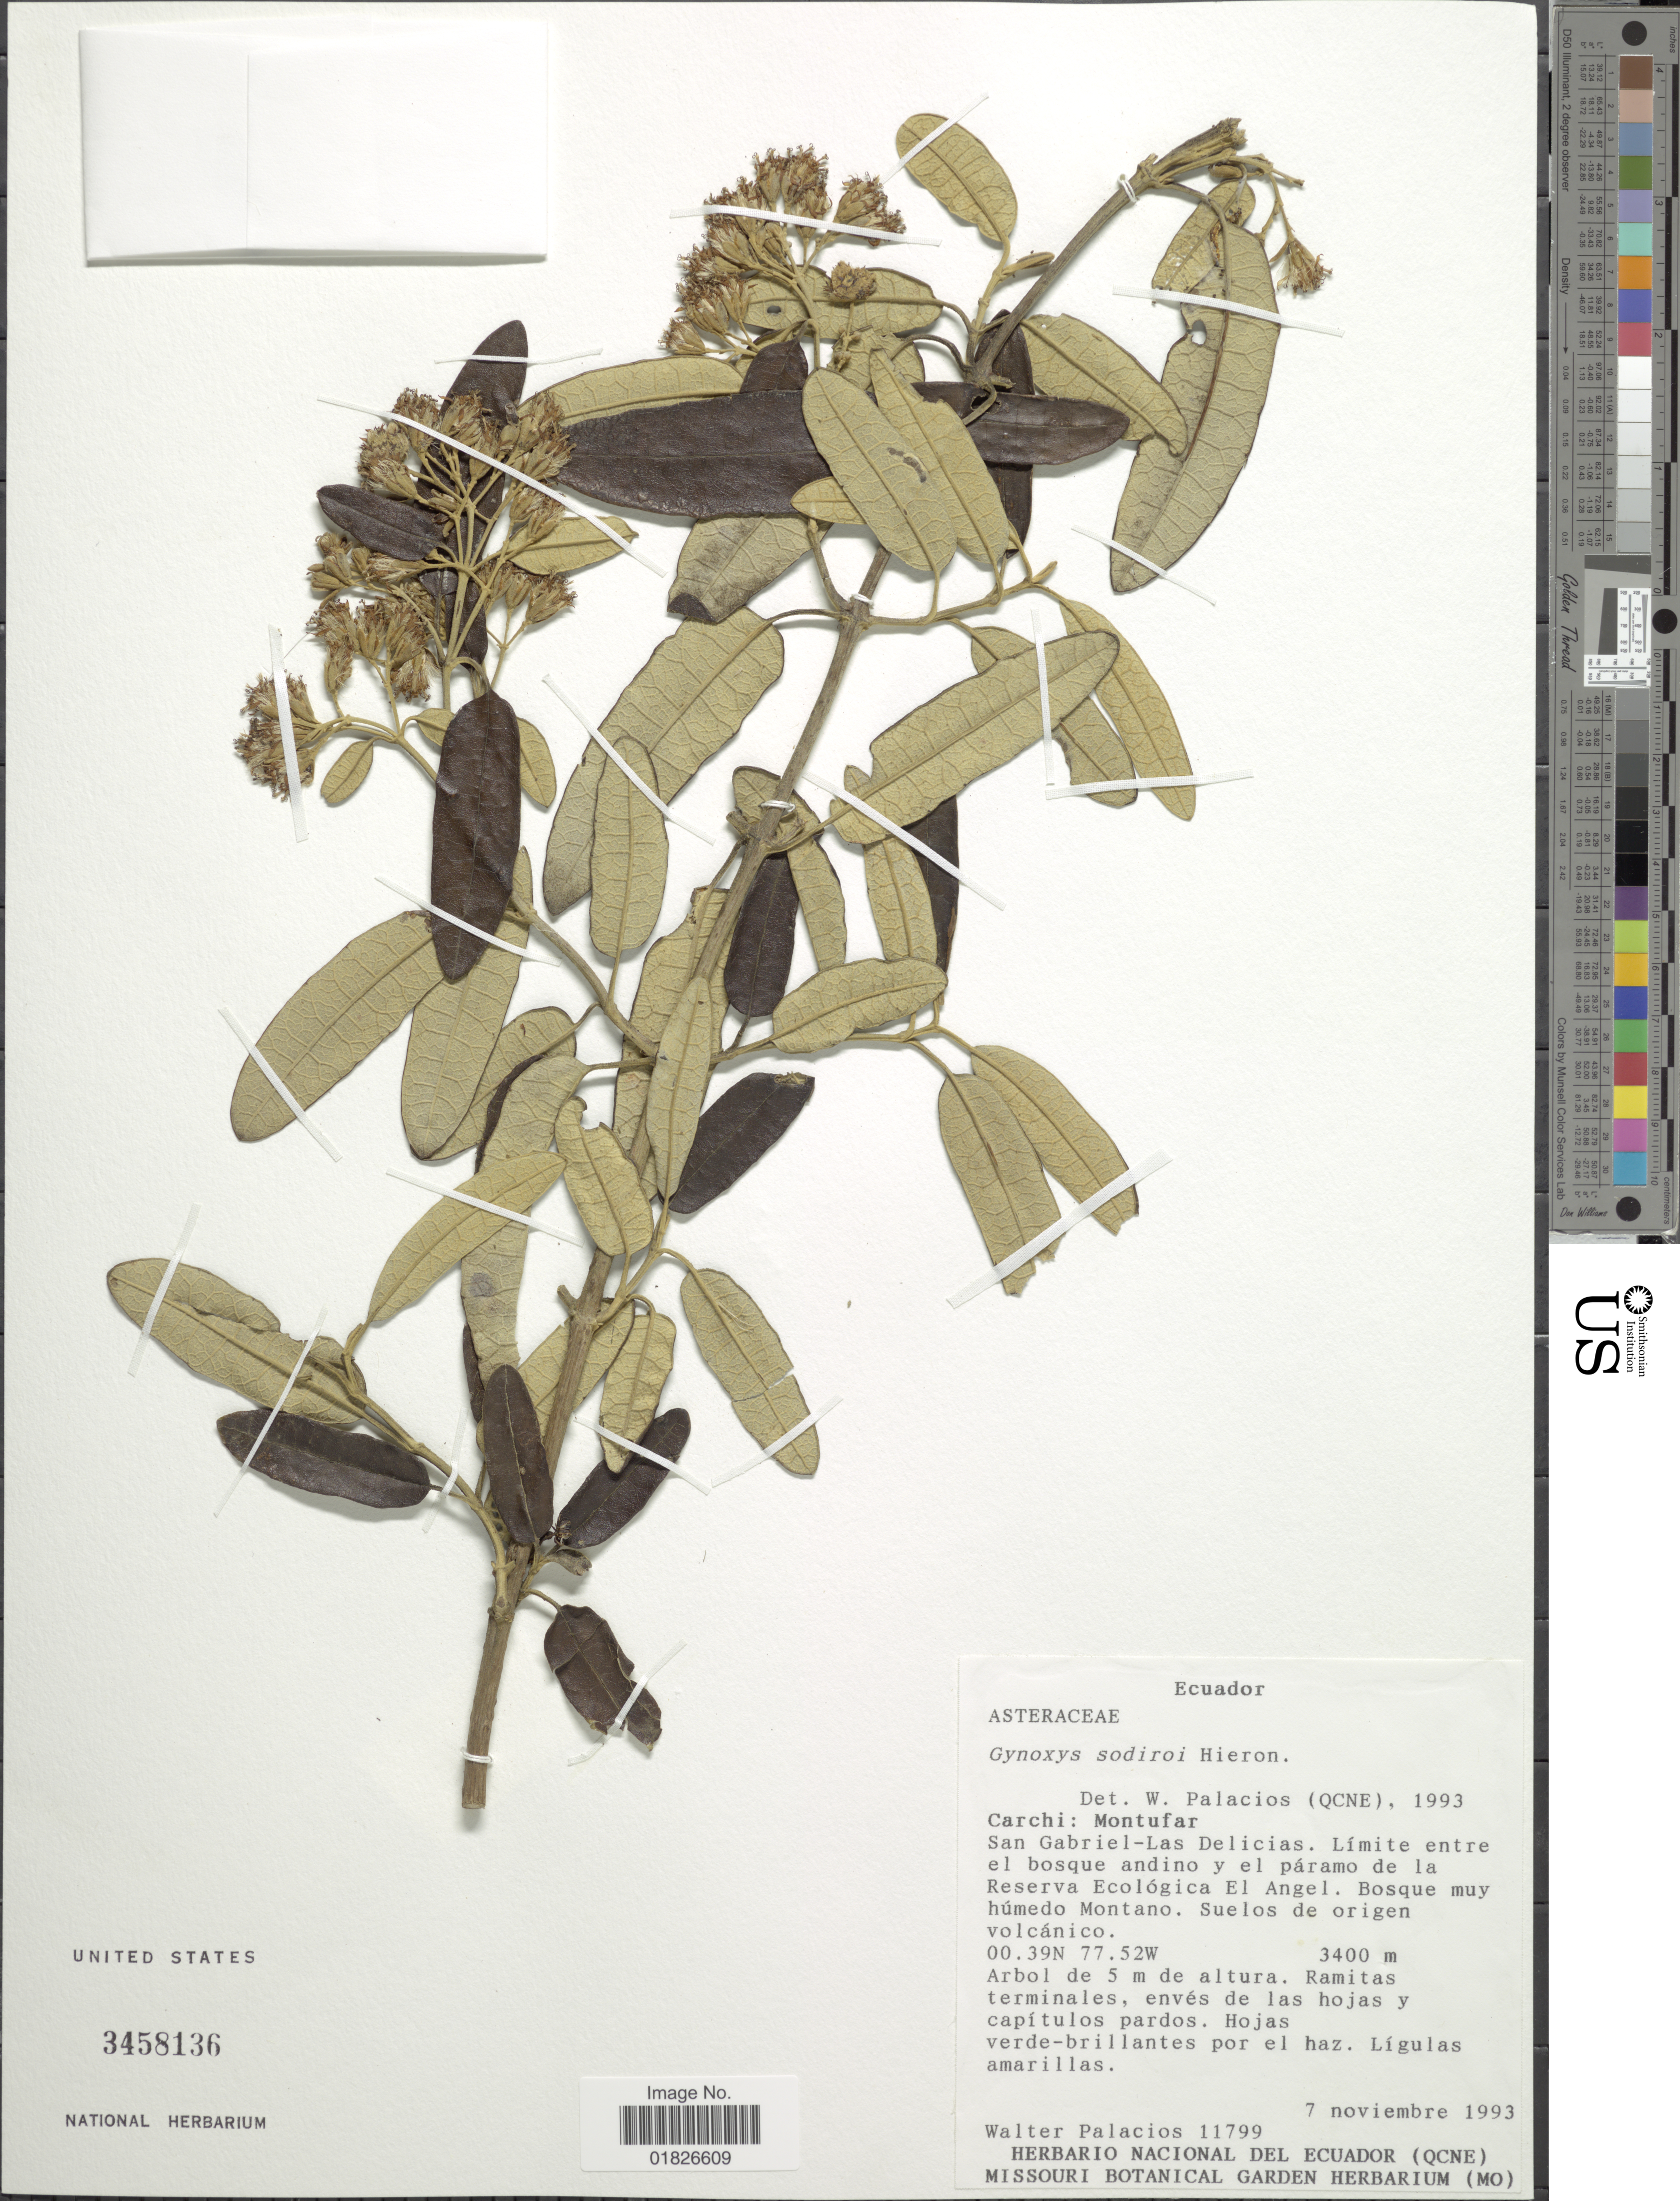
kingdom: Plantae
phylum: Tracheophyta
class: Magnoliopsida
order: Asterales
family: Asteraceae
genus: Gynoxys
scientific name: Gynoxys sodiroi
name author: Hieron.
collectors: W. Palacios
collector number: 11799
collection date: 1993-11-07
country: Ecuador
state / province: Carchi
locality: Montufar, San Gabriel-Las Delicias, Limite entre el bosque andino y el paramo de la Reserva Ecologica El Angel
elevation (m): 3400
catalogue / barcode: US 3458136